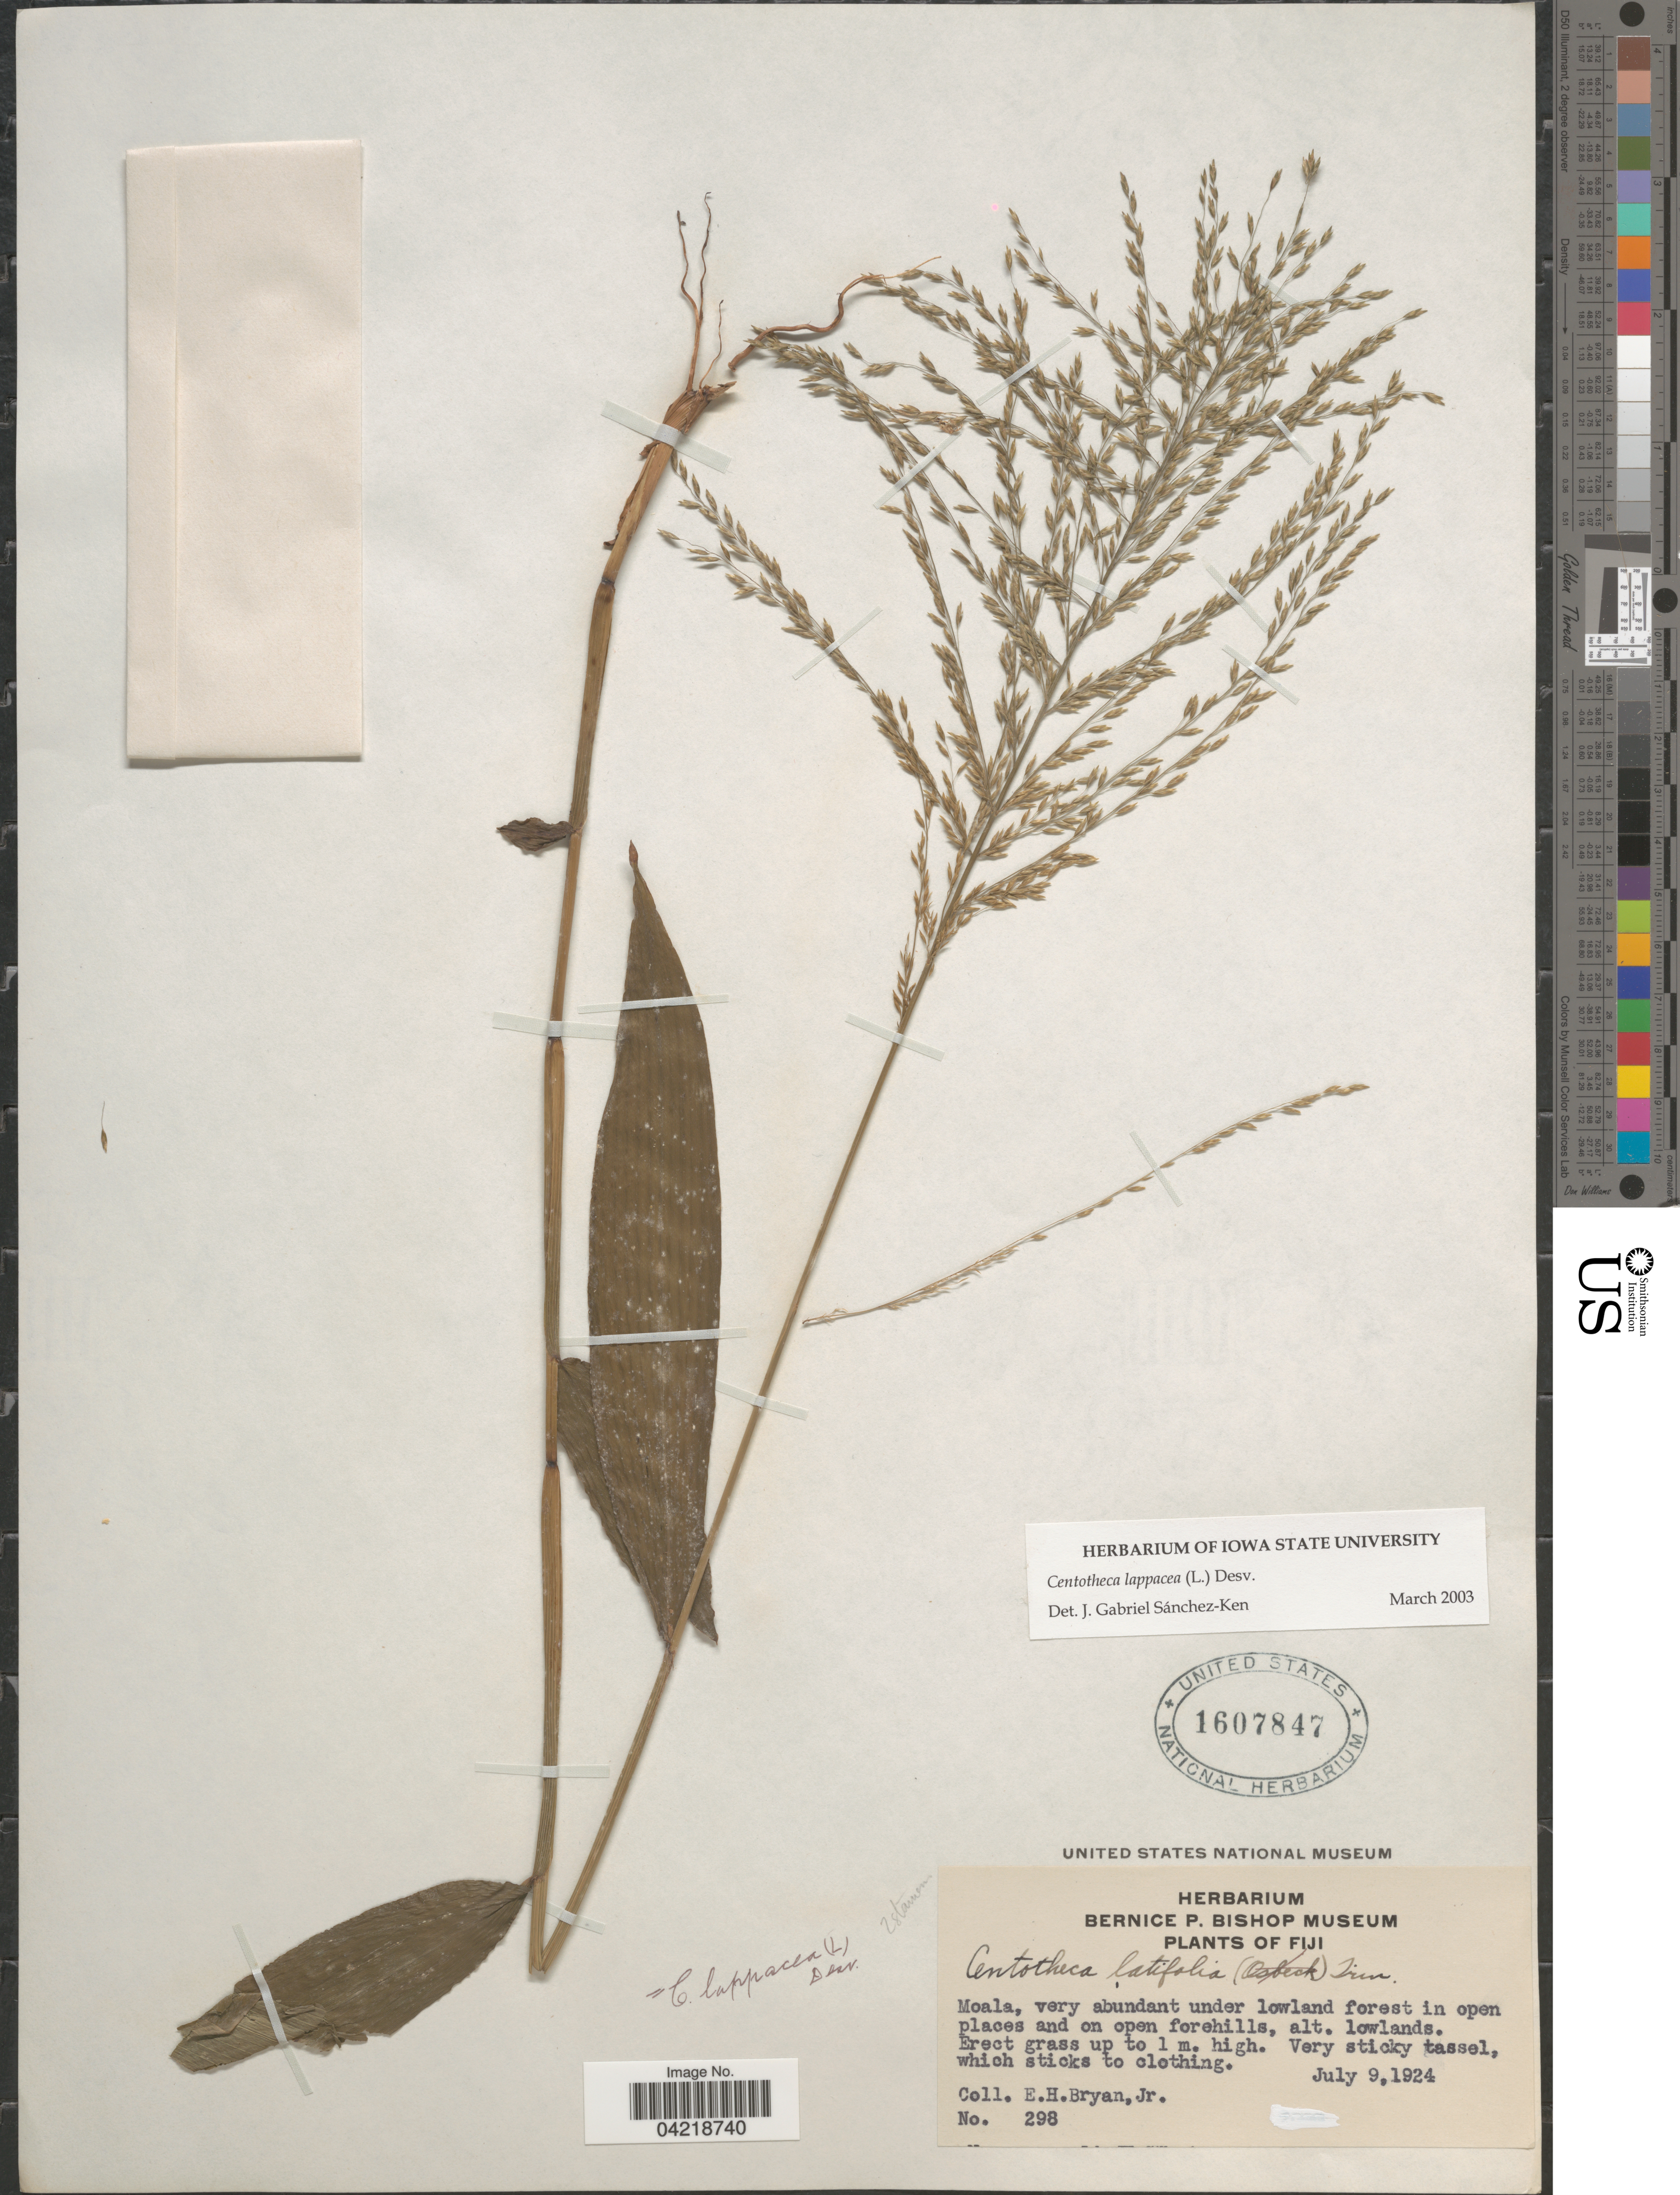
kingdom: Plantae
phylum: Tracheophyta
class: Liliopsida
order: Poales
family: Poaceae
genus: Centotheca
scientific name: Centotheca lappacea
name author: (L.) Desv.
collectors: E. Bryan Jr.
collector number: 298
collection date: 1924-07-09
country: Fiji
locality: Moala.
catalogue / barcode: US 1607847